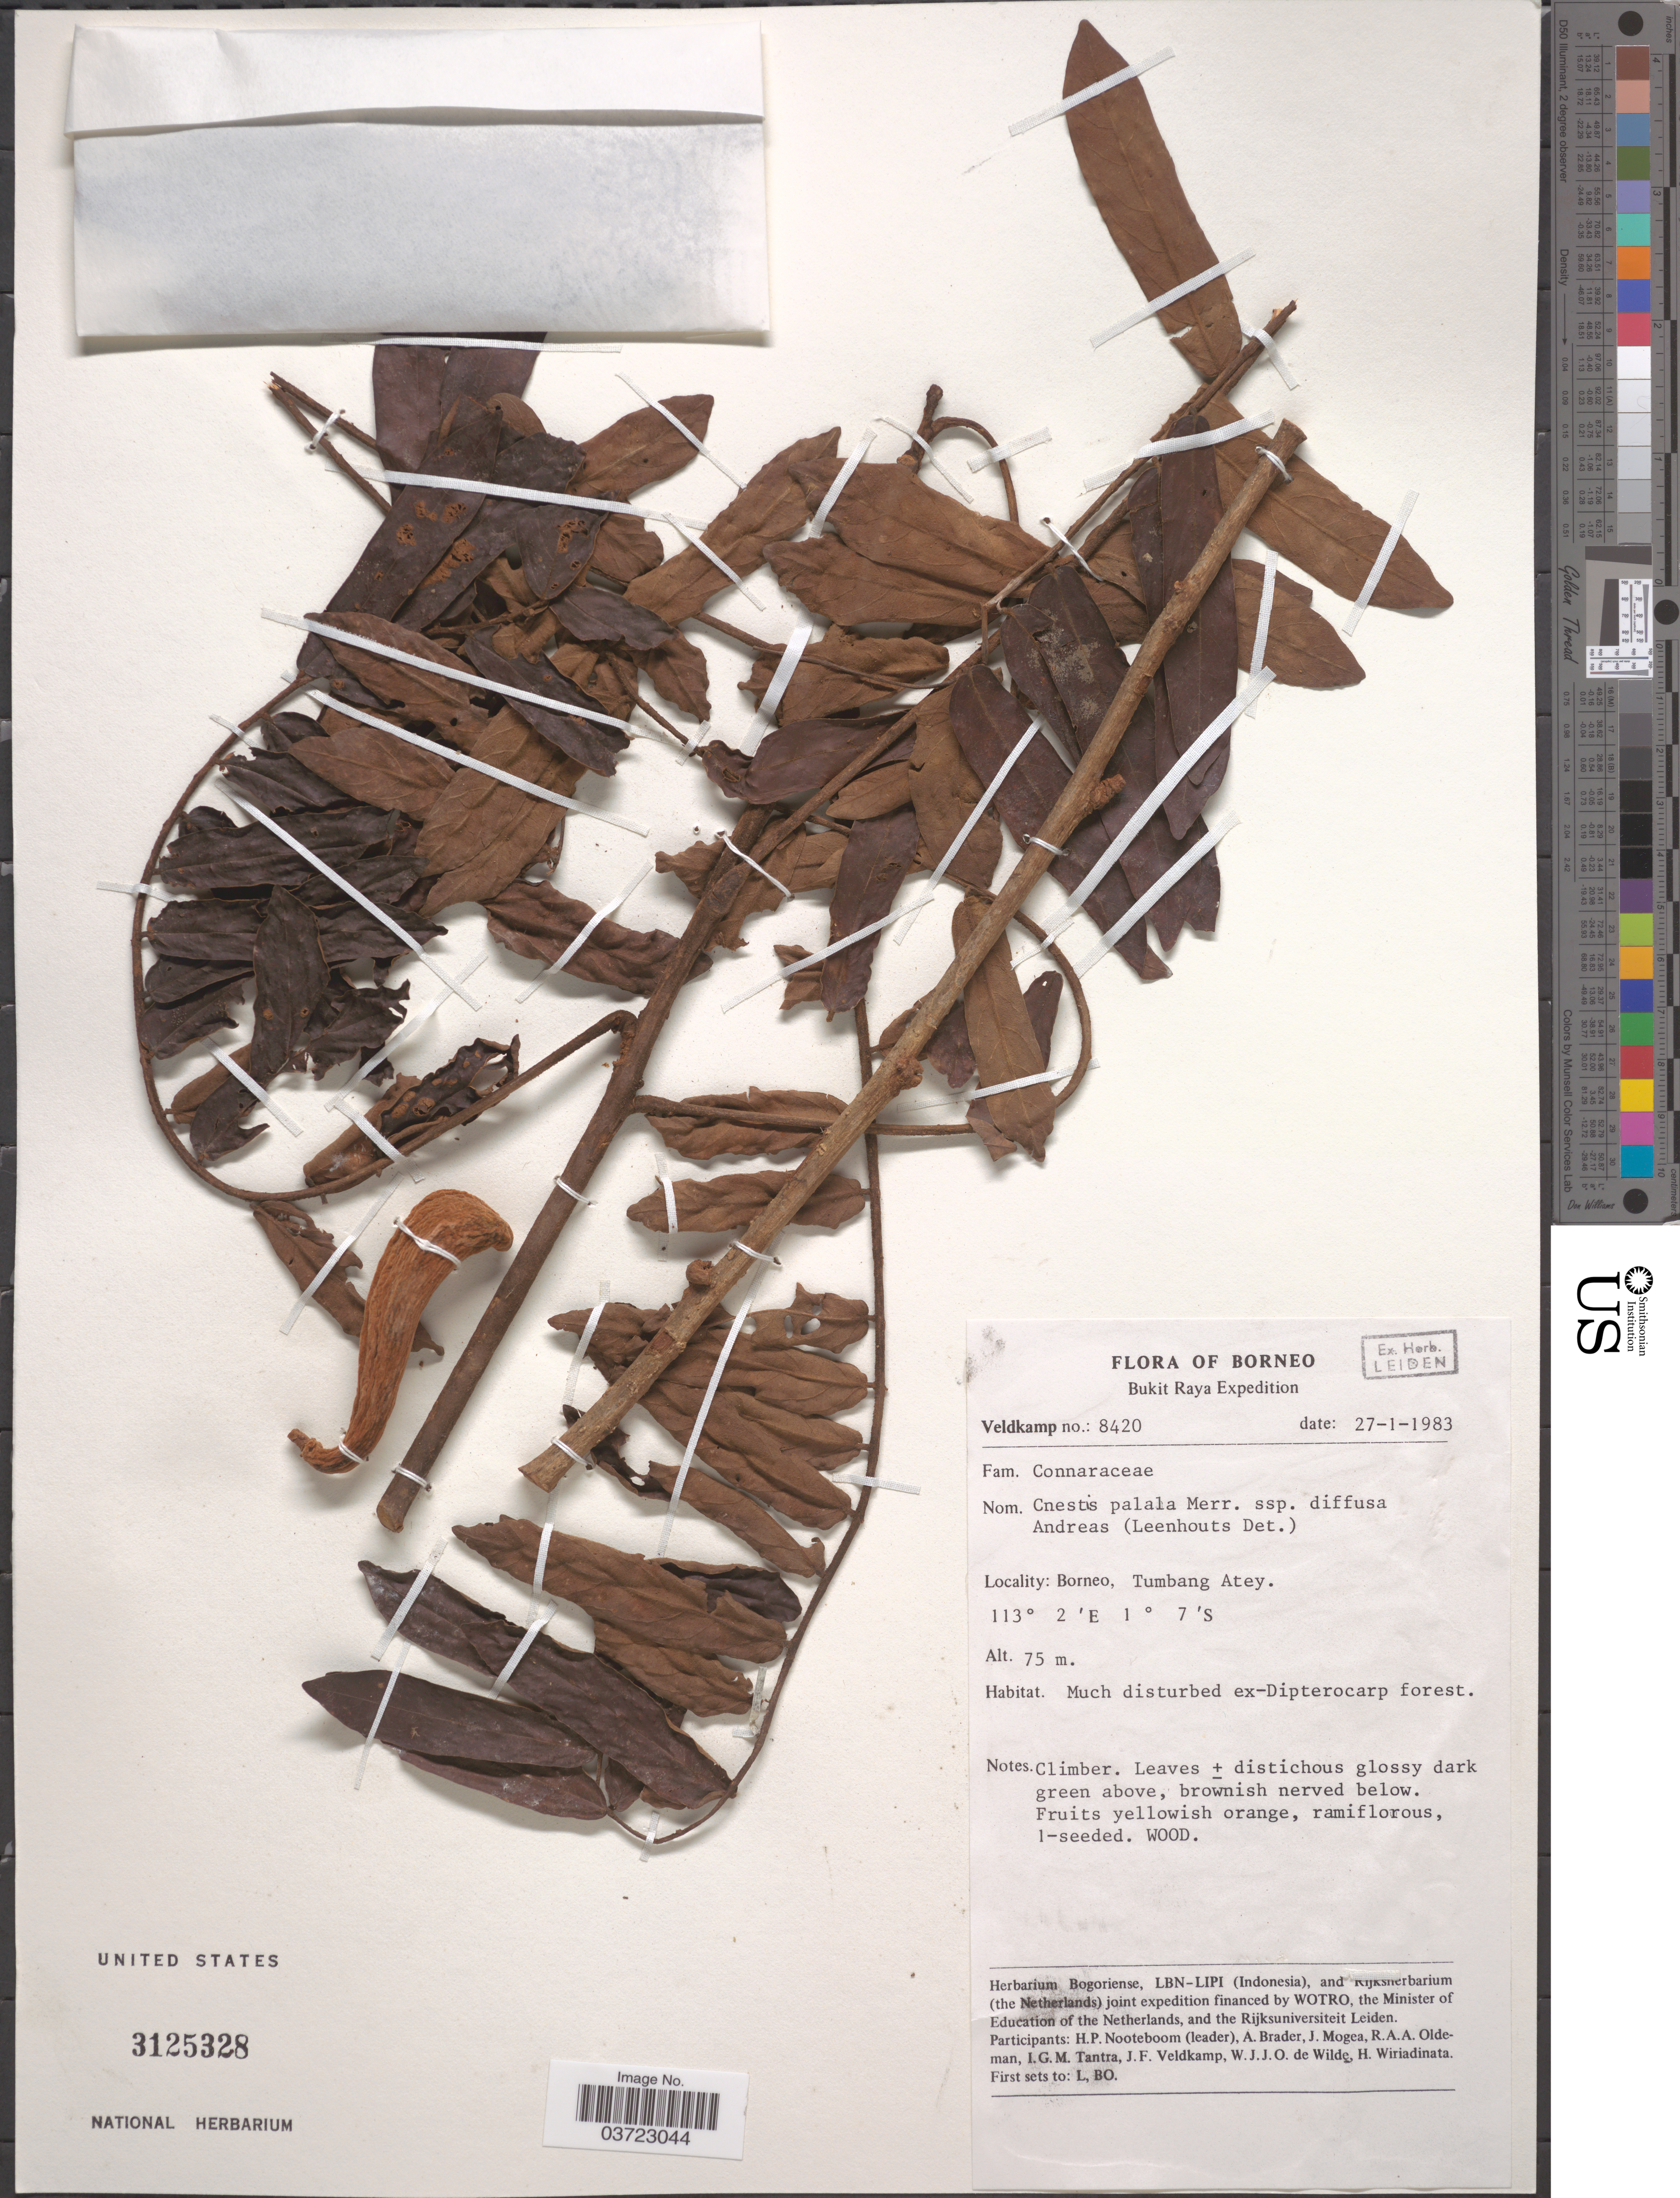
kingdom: Plantae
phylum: Tracheophyta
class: Magnoliopsida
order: Oxalidales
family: Connaraceae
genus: Cnestis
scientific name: Cnestis palala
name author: (Lour.) Merr.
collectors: -. Veldkamp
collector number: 8420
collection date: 1983-01-27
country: Indonesia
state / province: Kalimantan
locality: Borneo. Bukit Raya. Tumbang Atey.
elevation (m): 75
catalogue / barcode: US 3125328